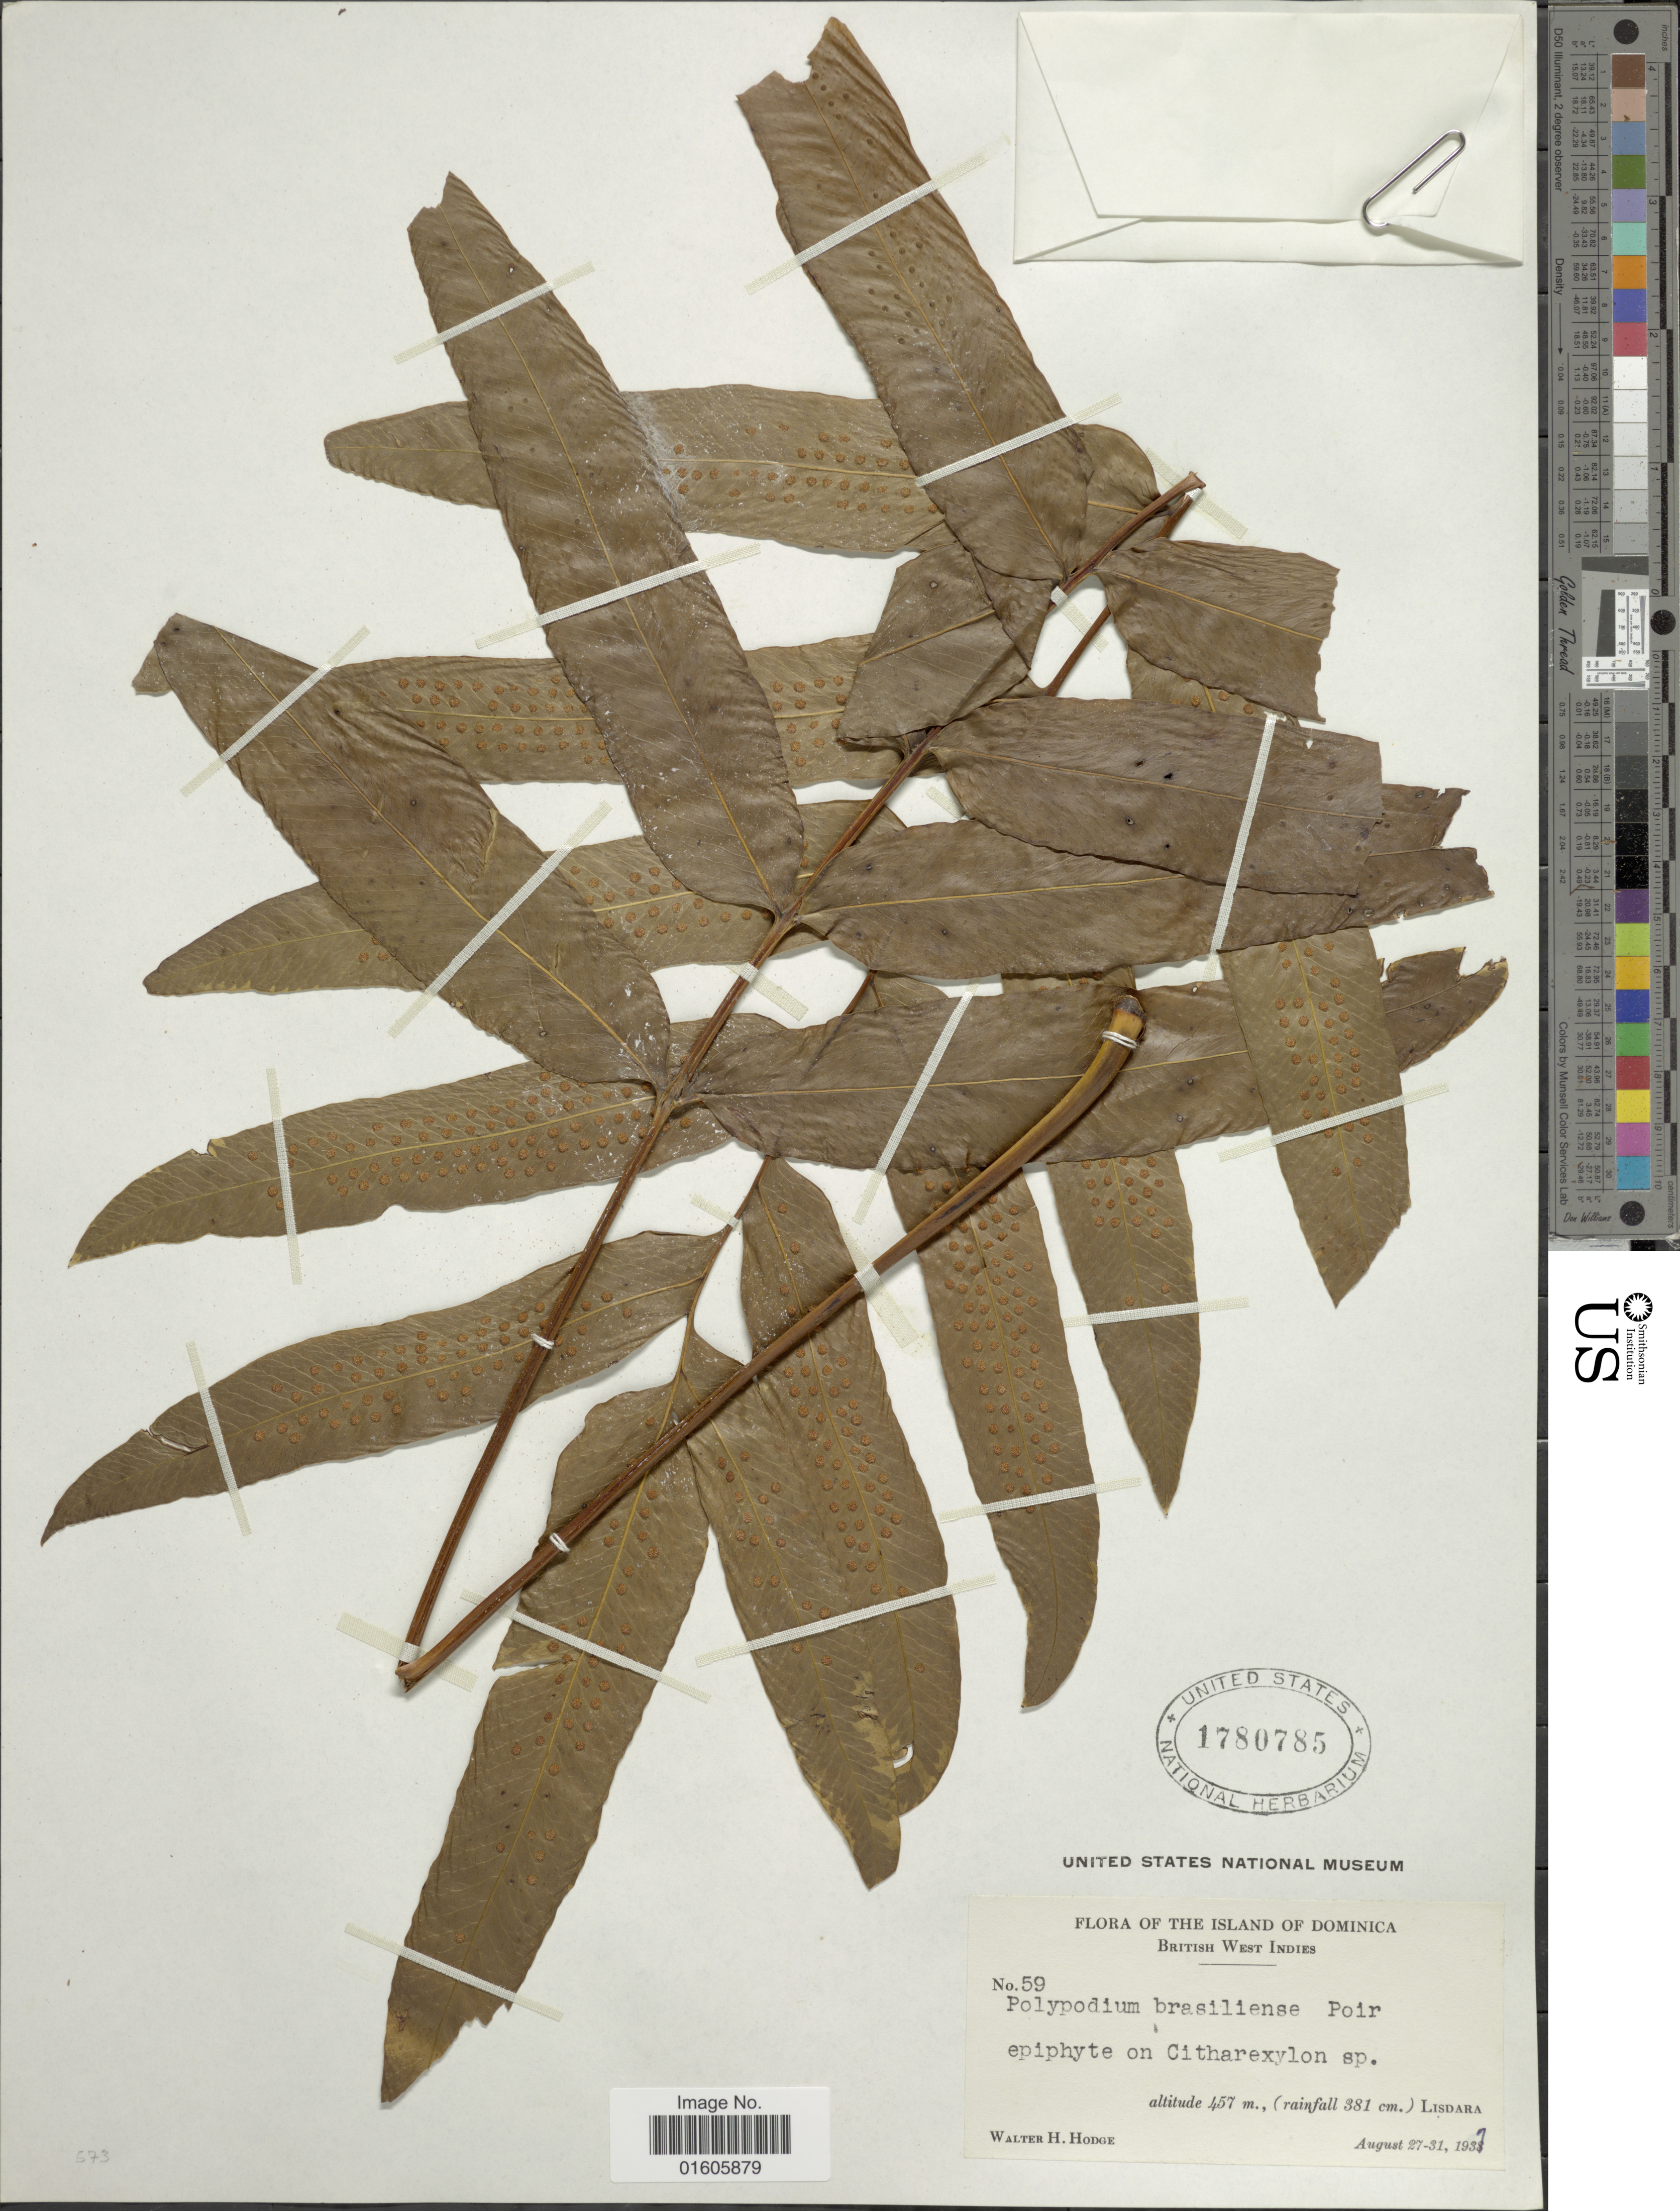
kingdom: Plantae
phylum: Tracheophyta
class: Polypodiopsida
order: Polypodiales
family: Polypodiaceae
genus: Serpocaulon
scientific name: Serpocaulon triseriale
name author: (Sw.) A.R. Sm.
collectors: W. Hodge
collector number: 59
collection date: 1937-08-27/1937-08-31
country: Dominica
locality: Island of Dominica. British West Indies. Lisdara.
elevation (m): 457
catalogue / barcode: US 1780785